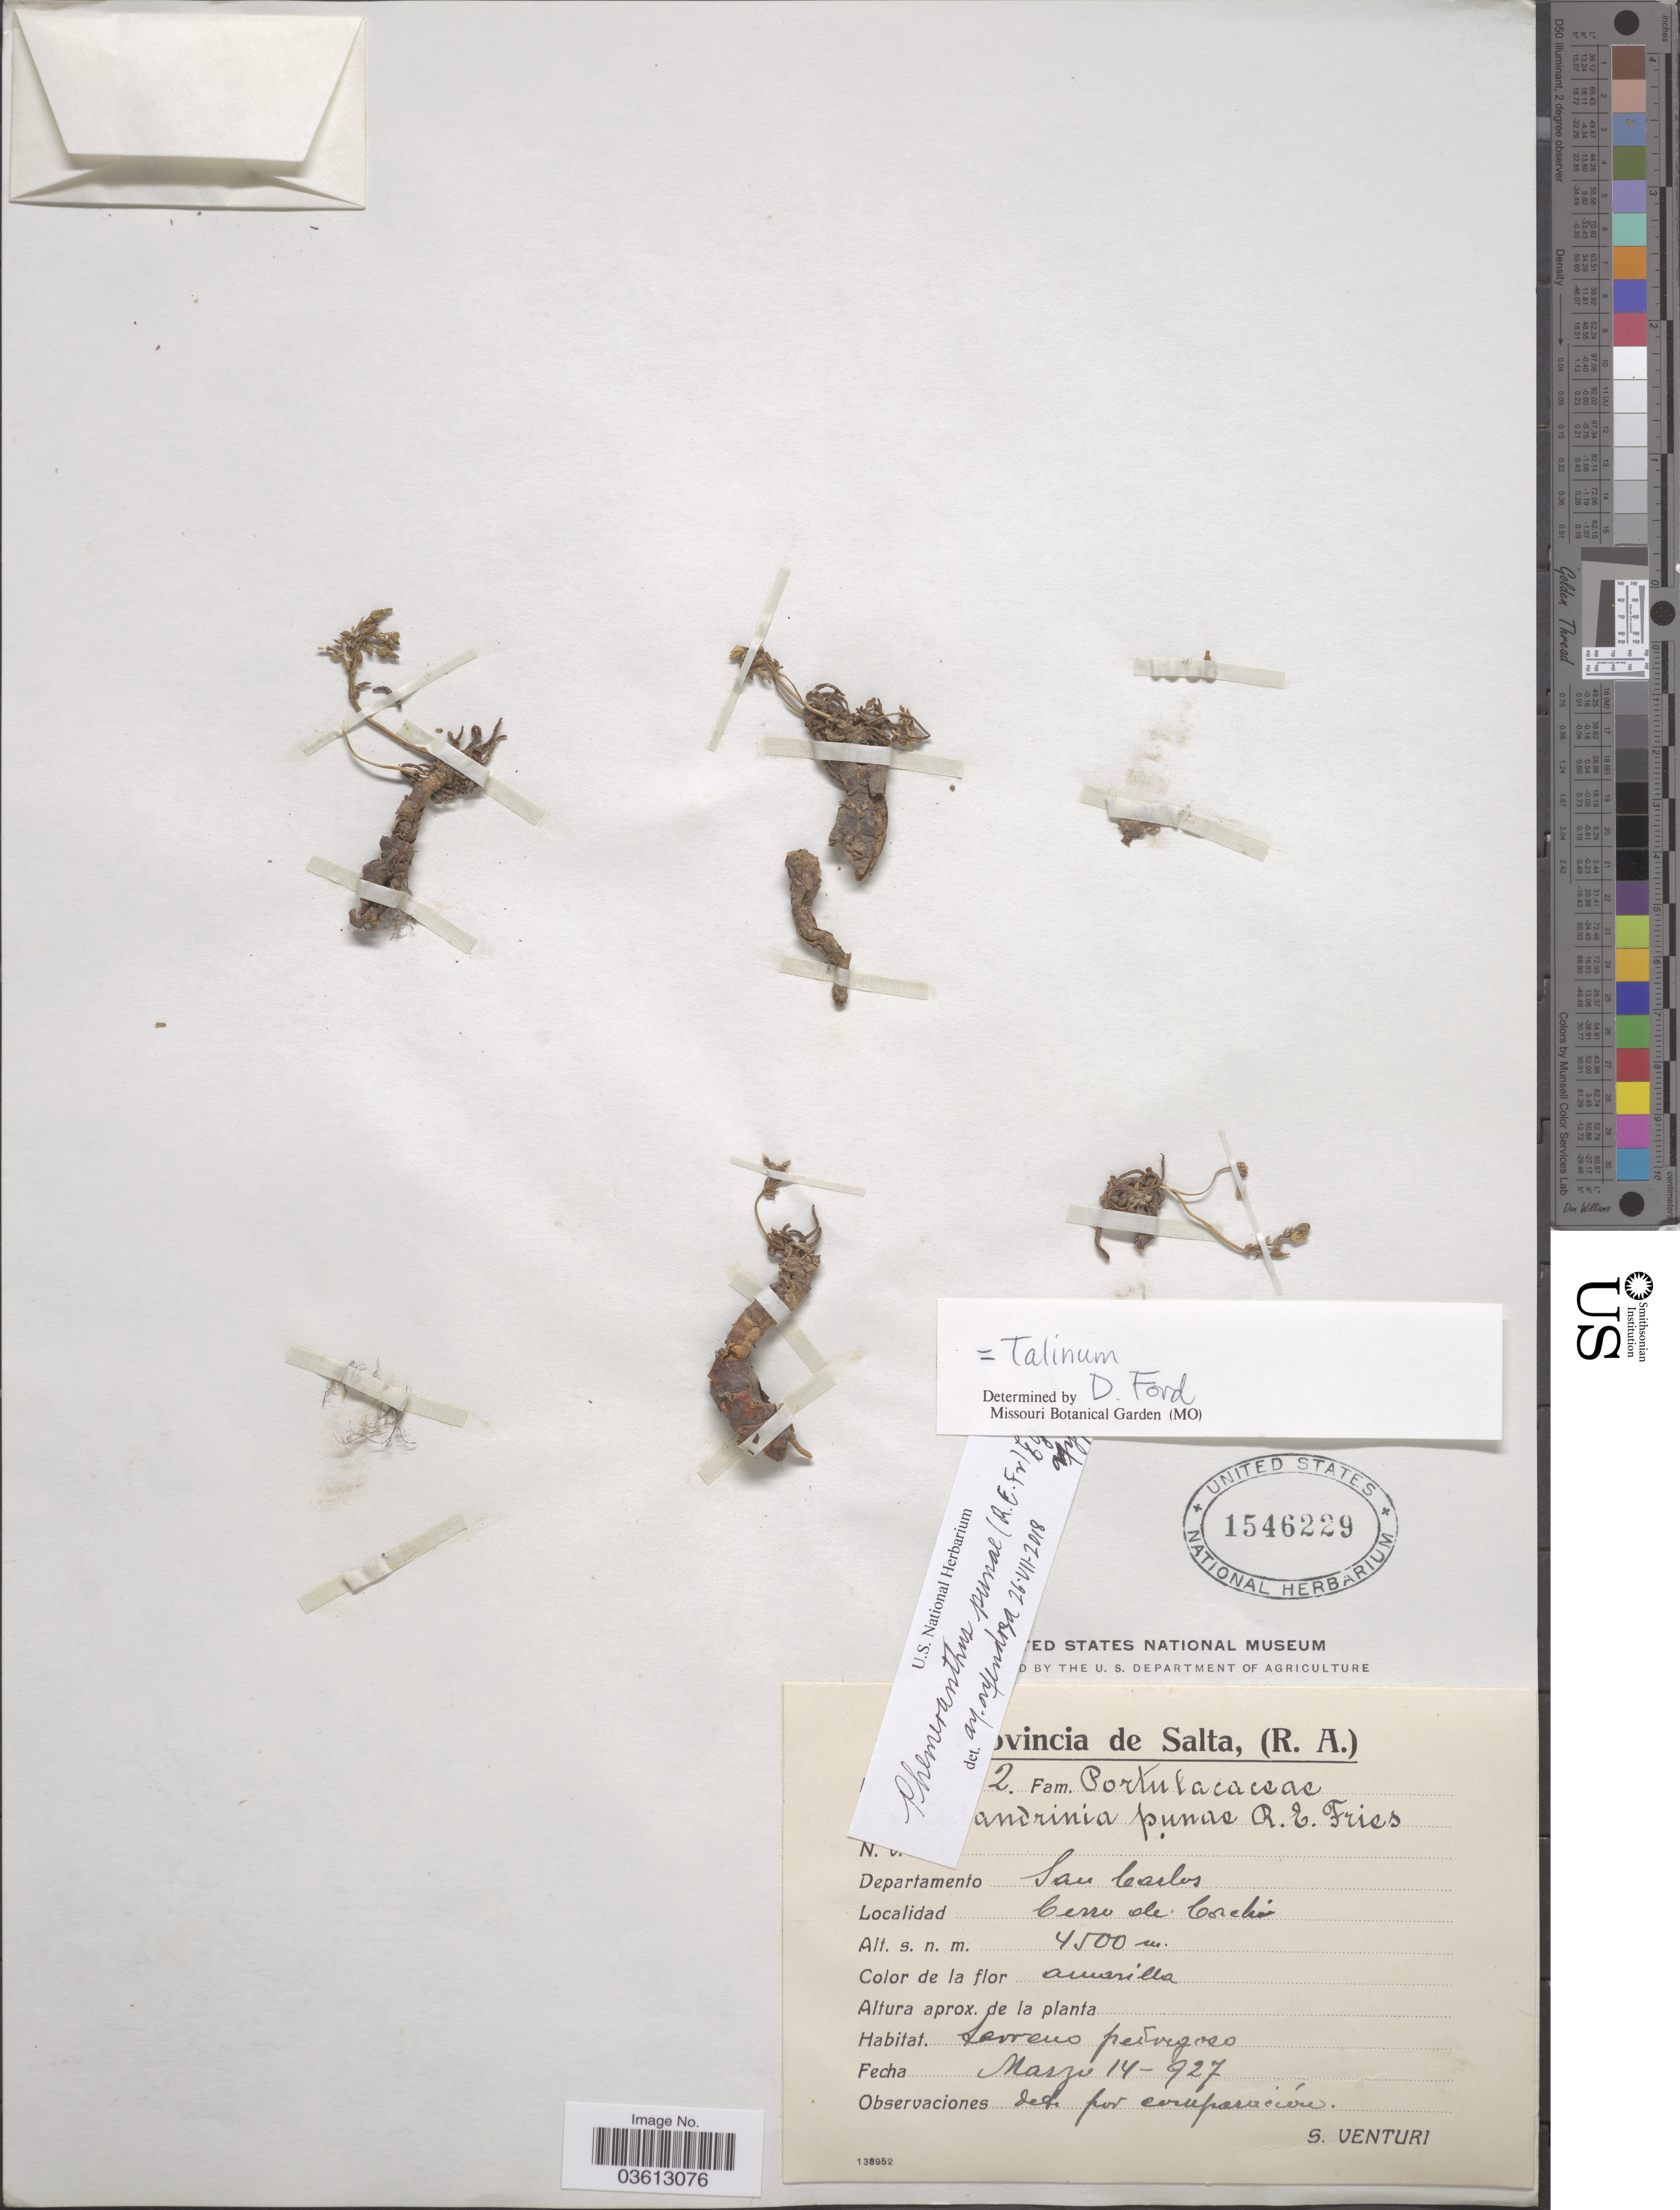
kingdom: Plantae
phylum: Tracheophyta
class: Magnoliopsida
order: Caryophyllales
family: Talinaceae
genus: Talinum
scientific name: Talinum sp.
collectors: S. Venturi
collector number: !2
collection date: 1927-03-14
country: Argentina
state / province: Salta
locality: Departamento San Carlos. Cerro de Cachi.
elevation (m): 4500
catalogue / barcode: US 1546229